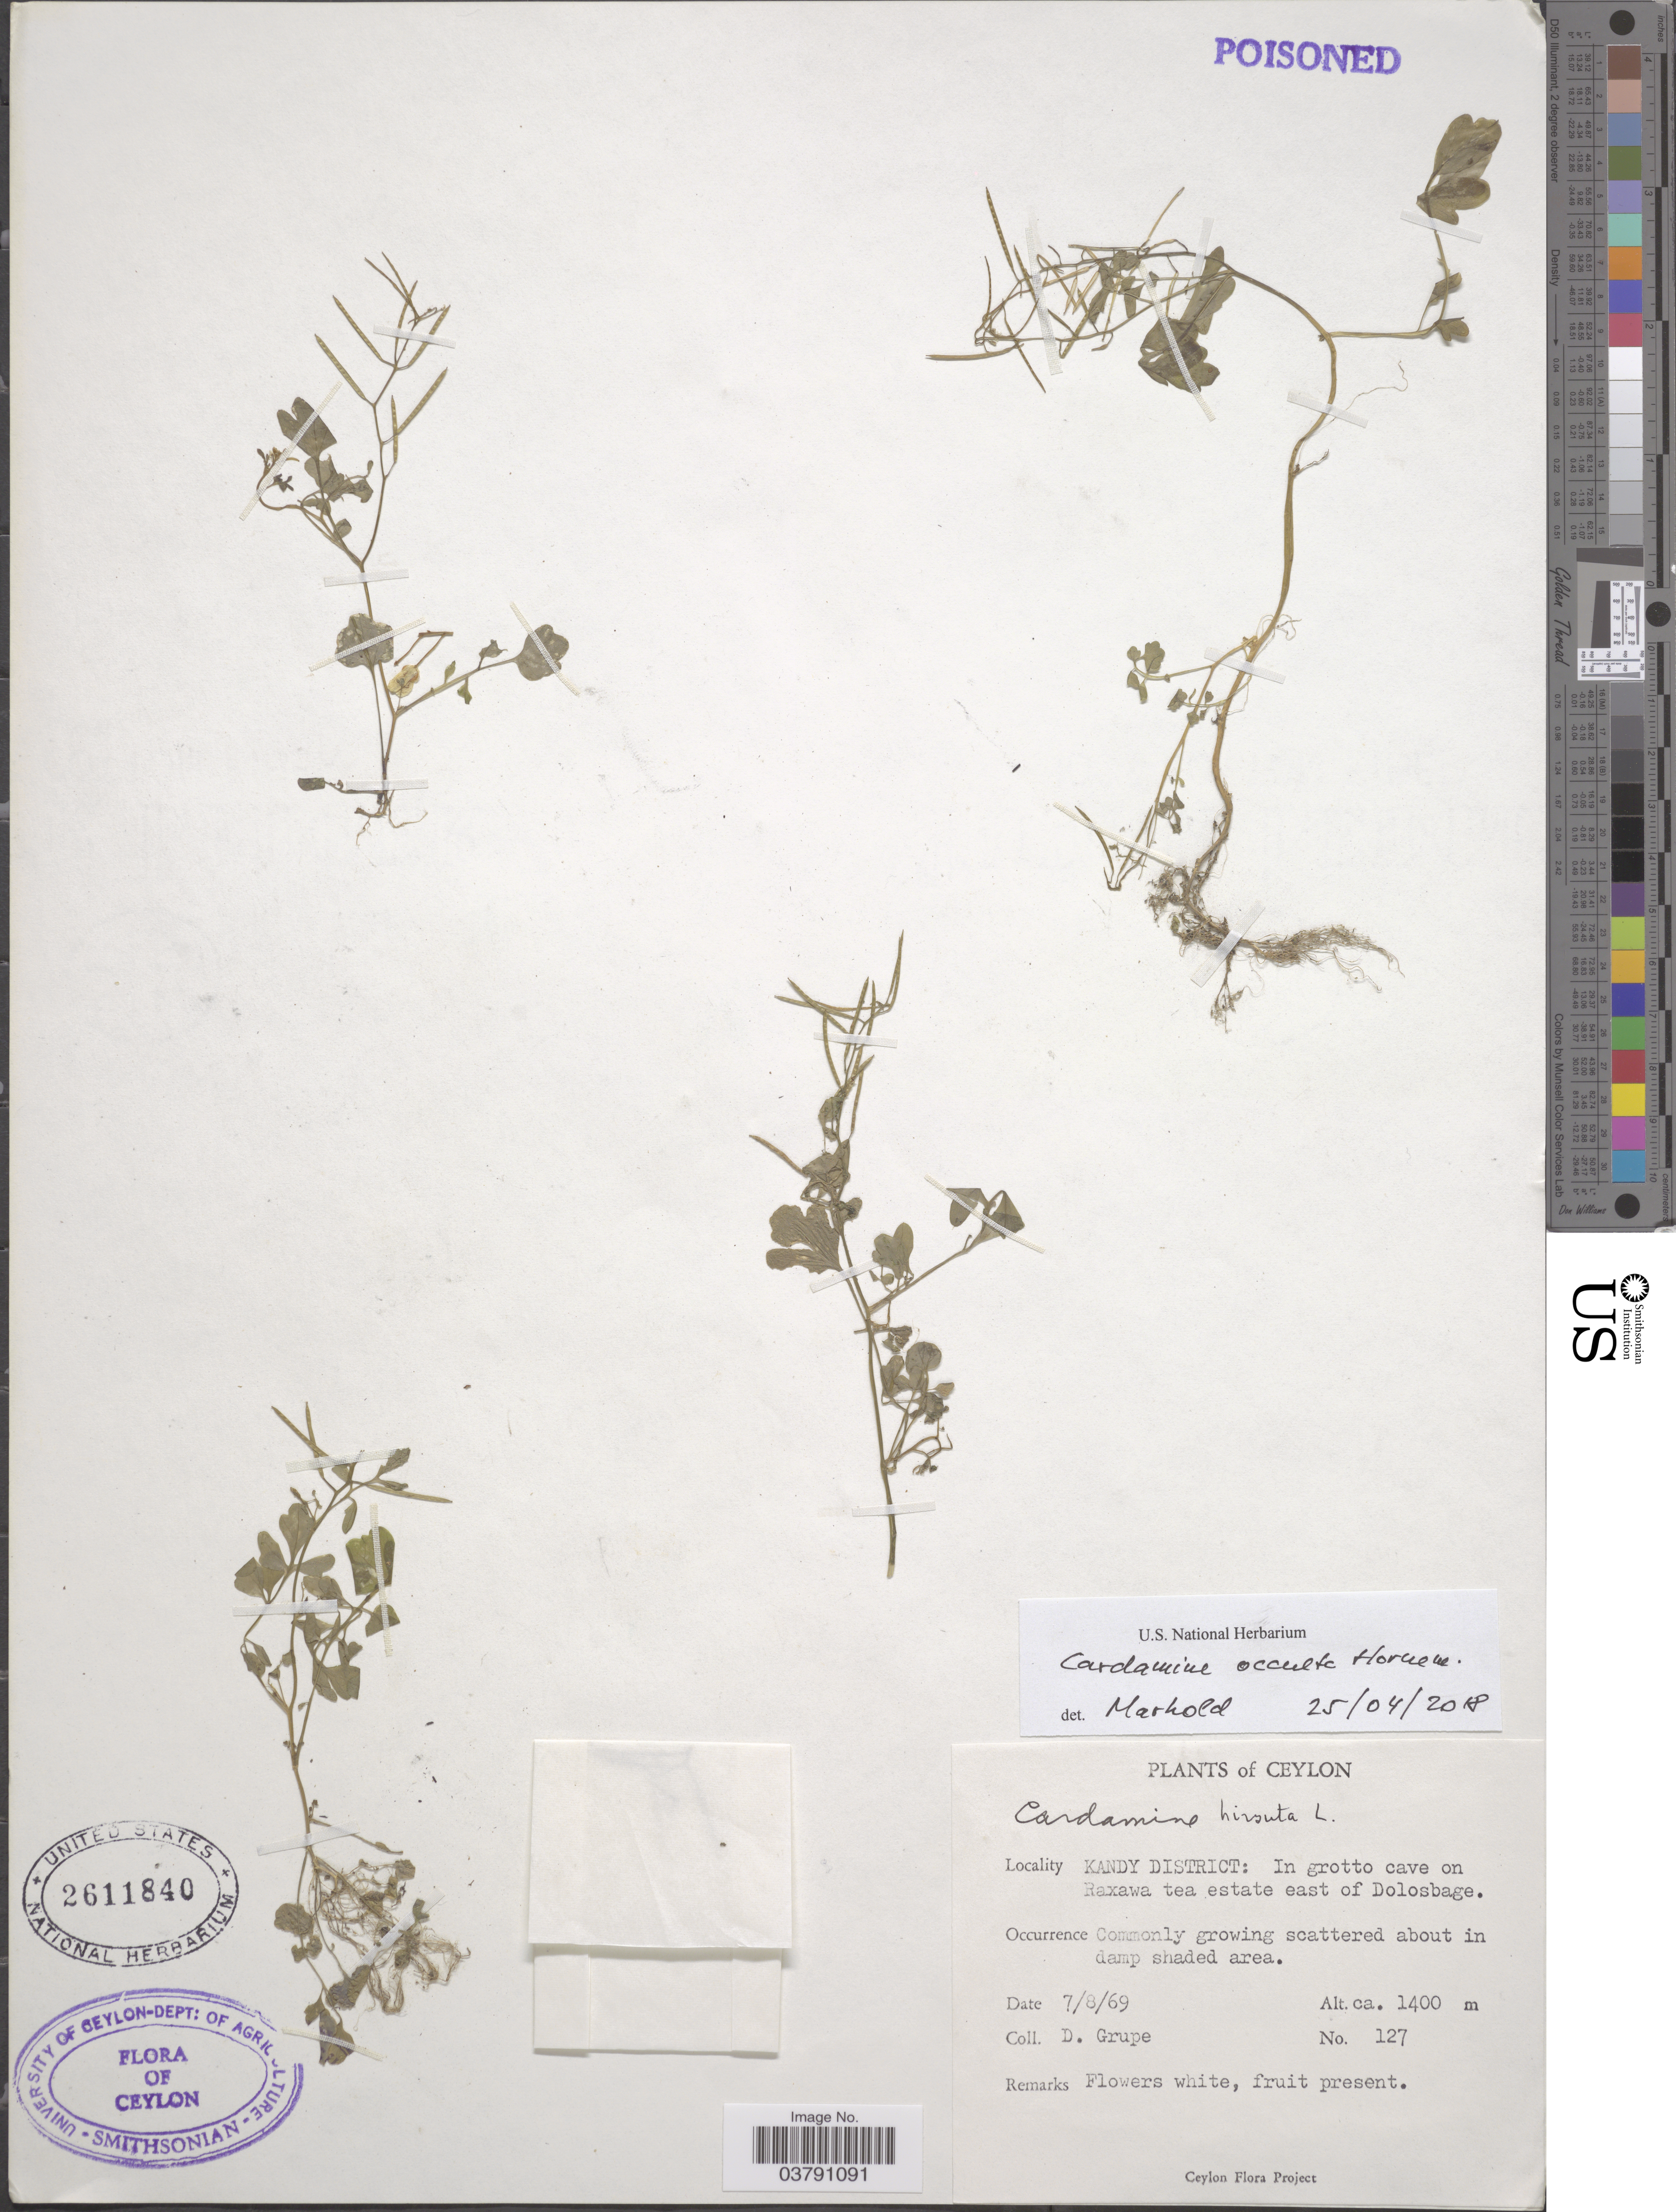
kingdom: Plantae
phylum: Tracheophyta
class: Magnoliopsida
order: Brassicales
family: Brassicaceae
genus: Cardamine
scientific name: Cardamine occulta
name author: Hornem.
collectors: D. Grupe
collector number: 127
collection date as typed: Transcribed d/m/y: 7/8/69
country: Sri Lanka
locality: Ceylon. Kandy District: In grotto cave on Raxawa tea estate east of Dolosbage.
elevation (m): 1400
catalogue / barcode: US 2611840